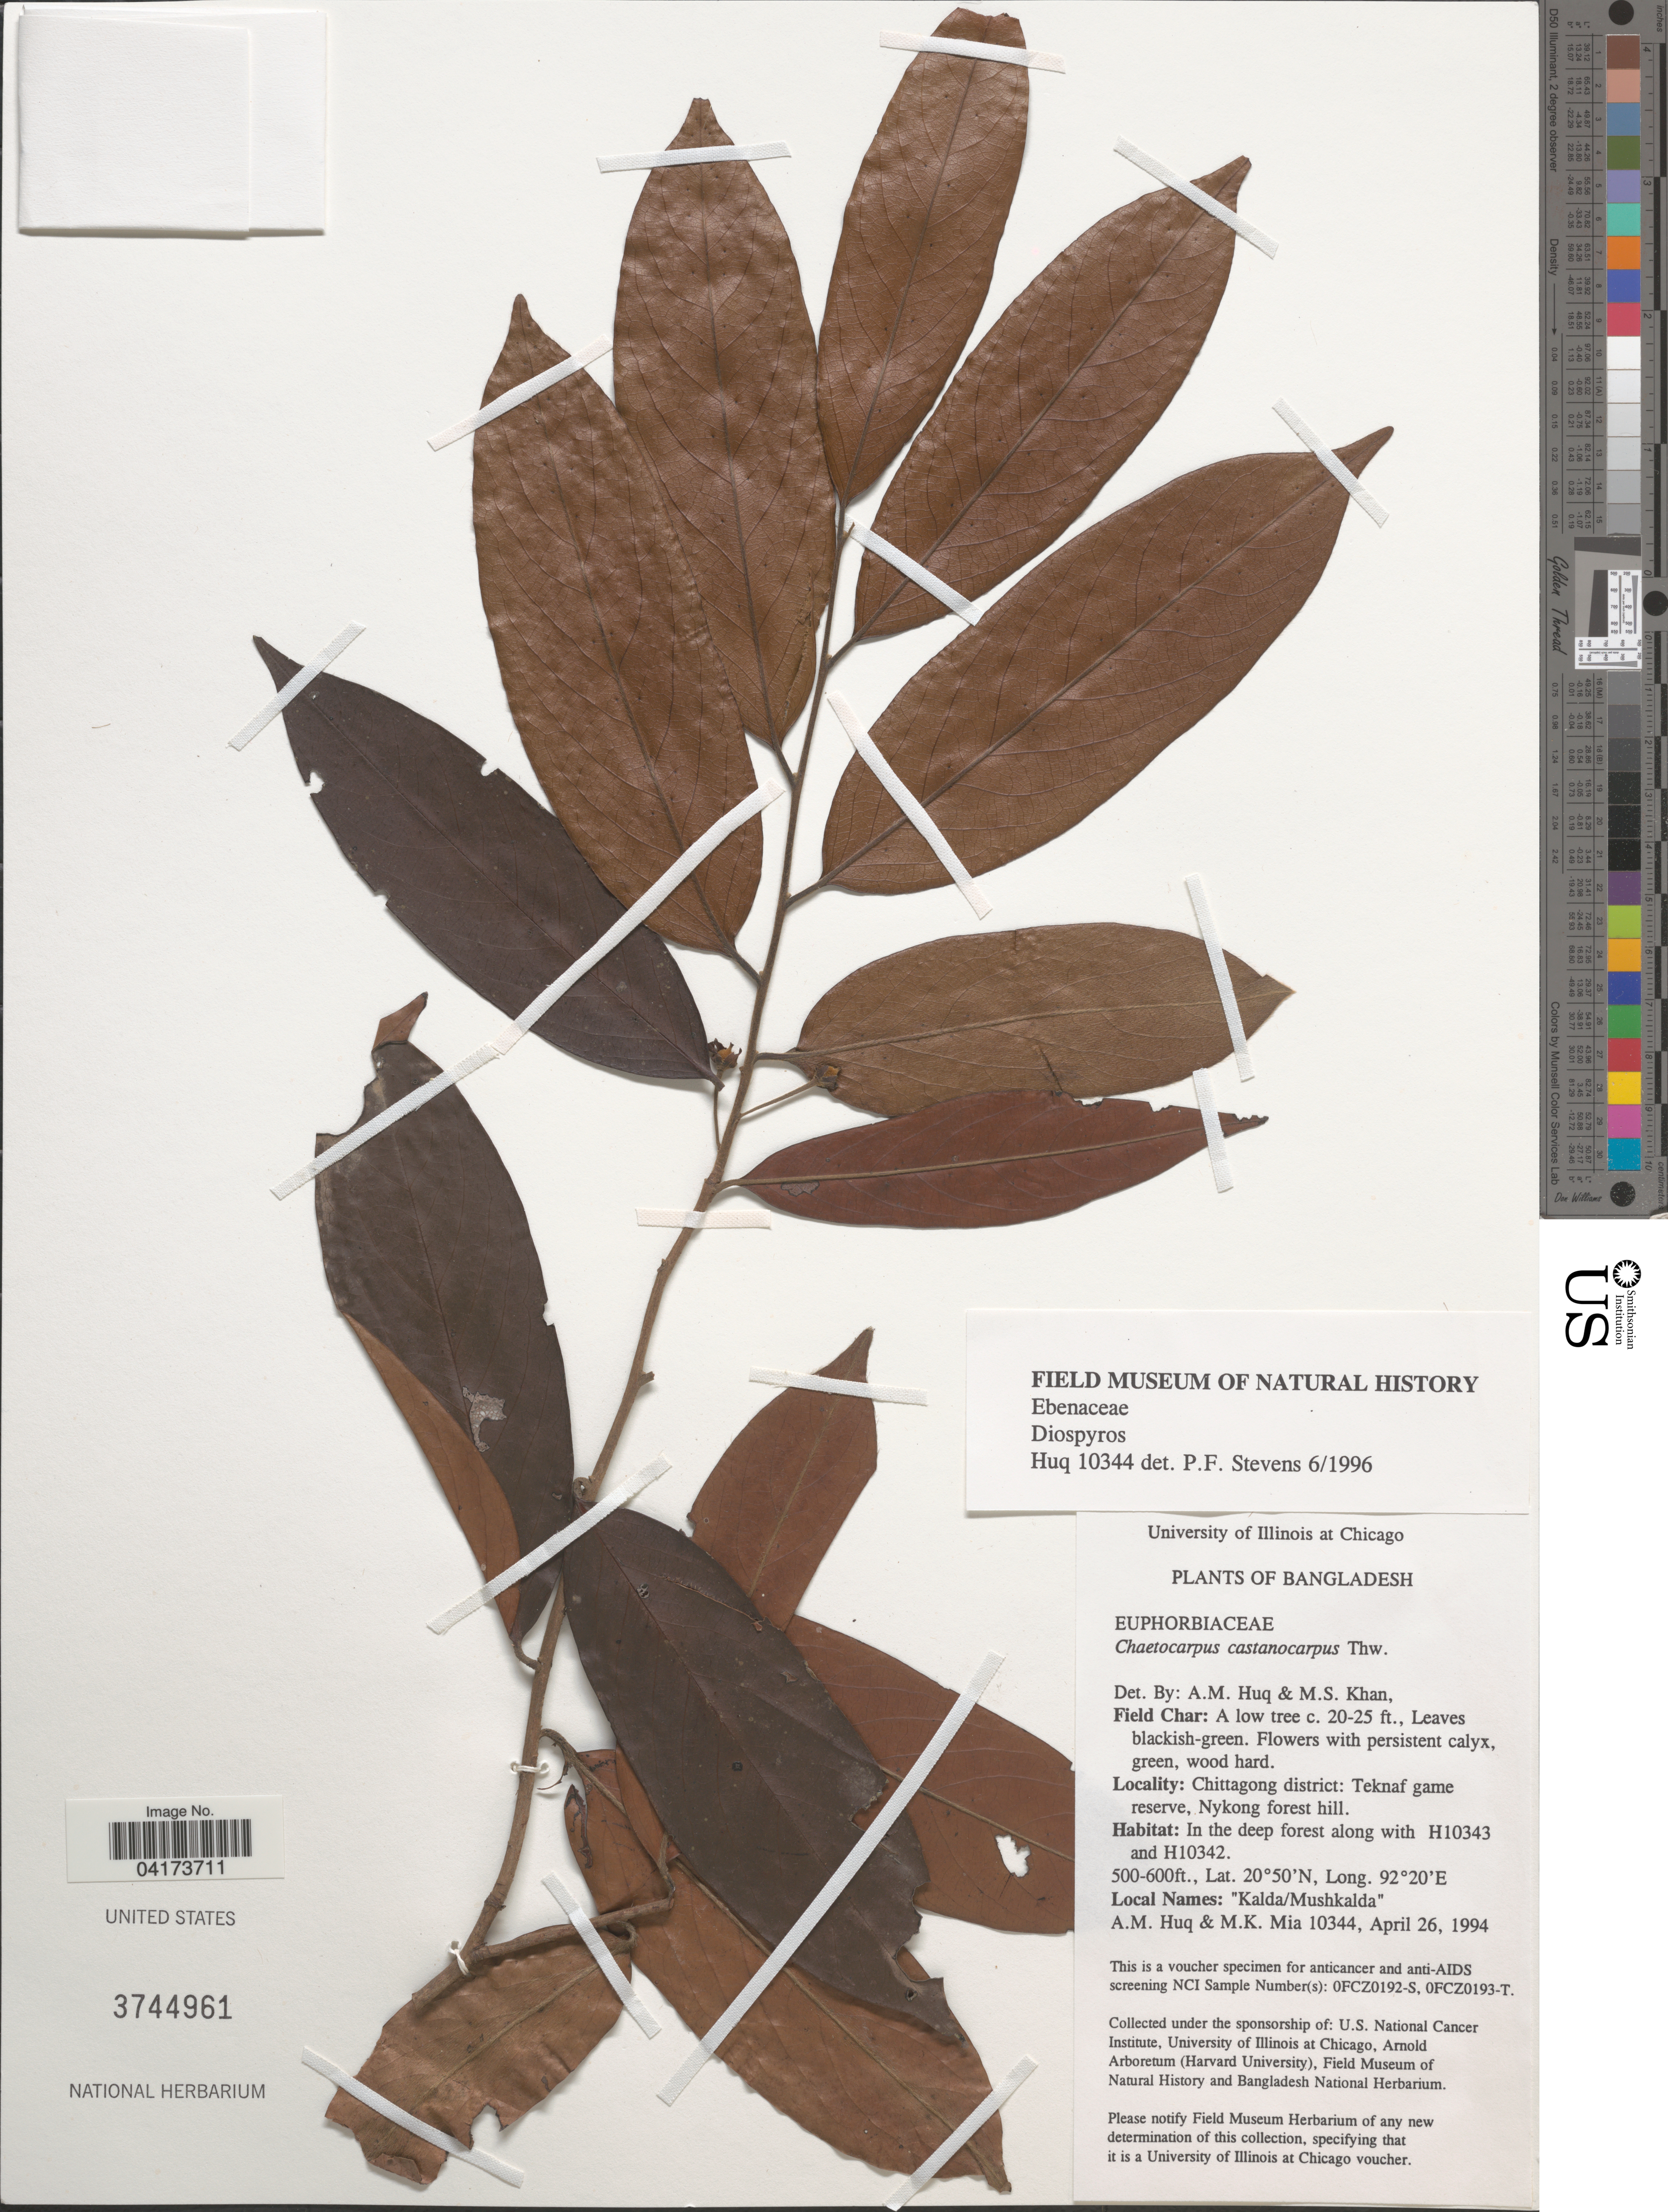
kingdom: Plantae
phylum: Tracheophyta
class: Magnoliopsida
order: Ericales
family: Ebenaceae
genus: Diospyros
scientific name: Diospyros sp.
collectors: A. M. Huq & M. Mia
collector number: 10344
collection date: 1994-04-26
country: Bangladesh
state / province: Chittagong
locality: Chittagong district: Teknaf game reserve, Nykong forest hill.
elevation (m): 152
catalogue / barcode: US 3744961